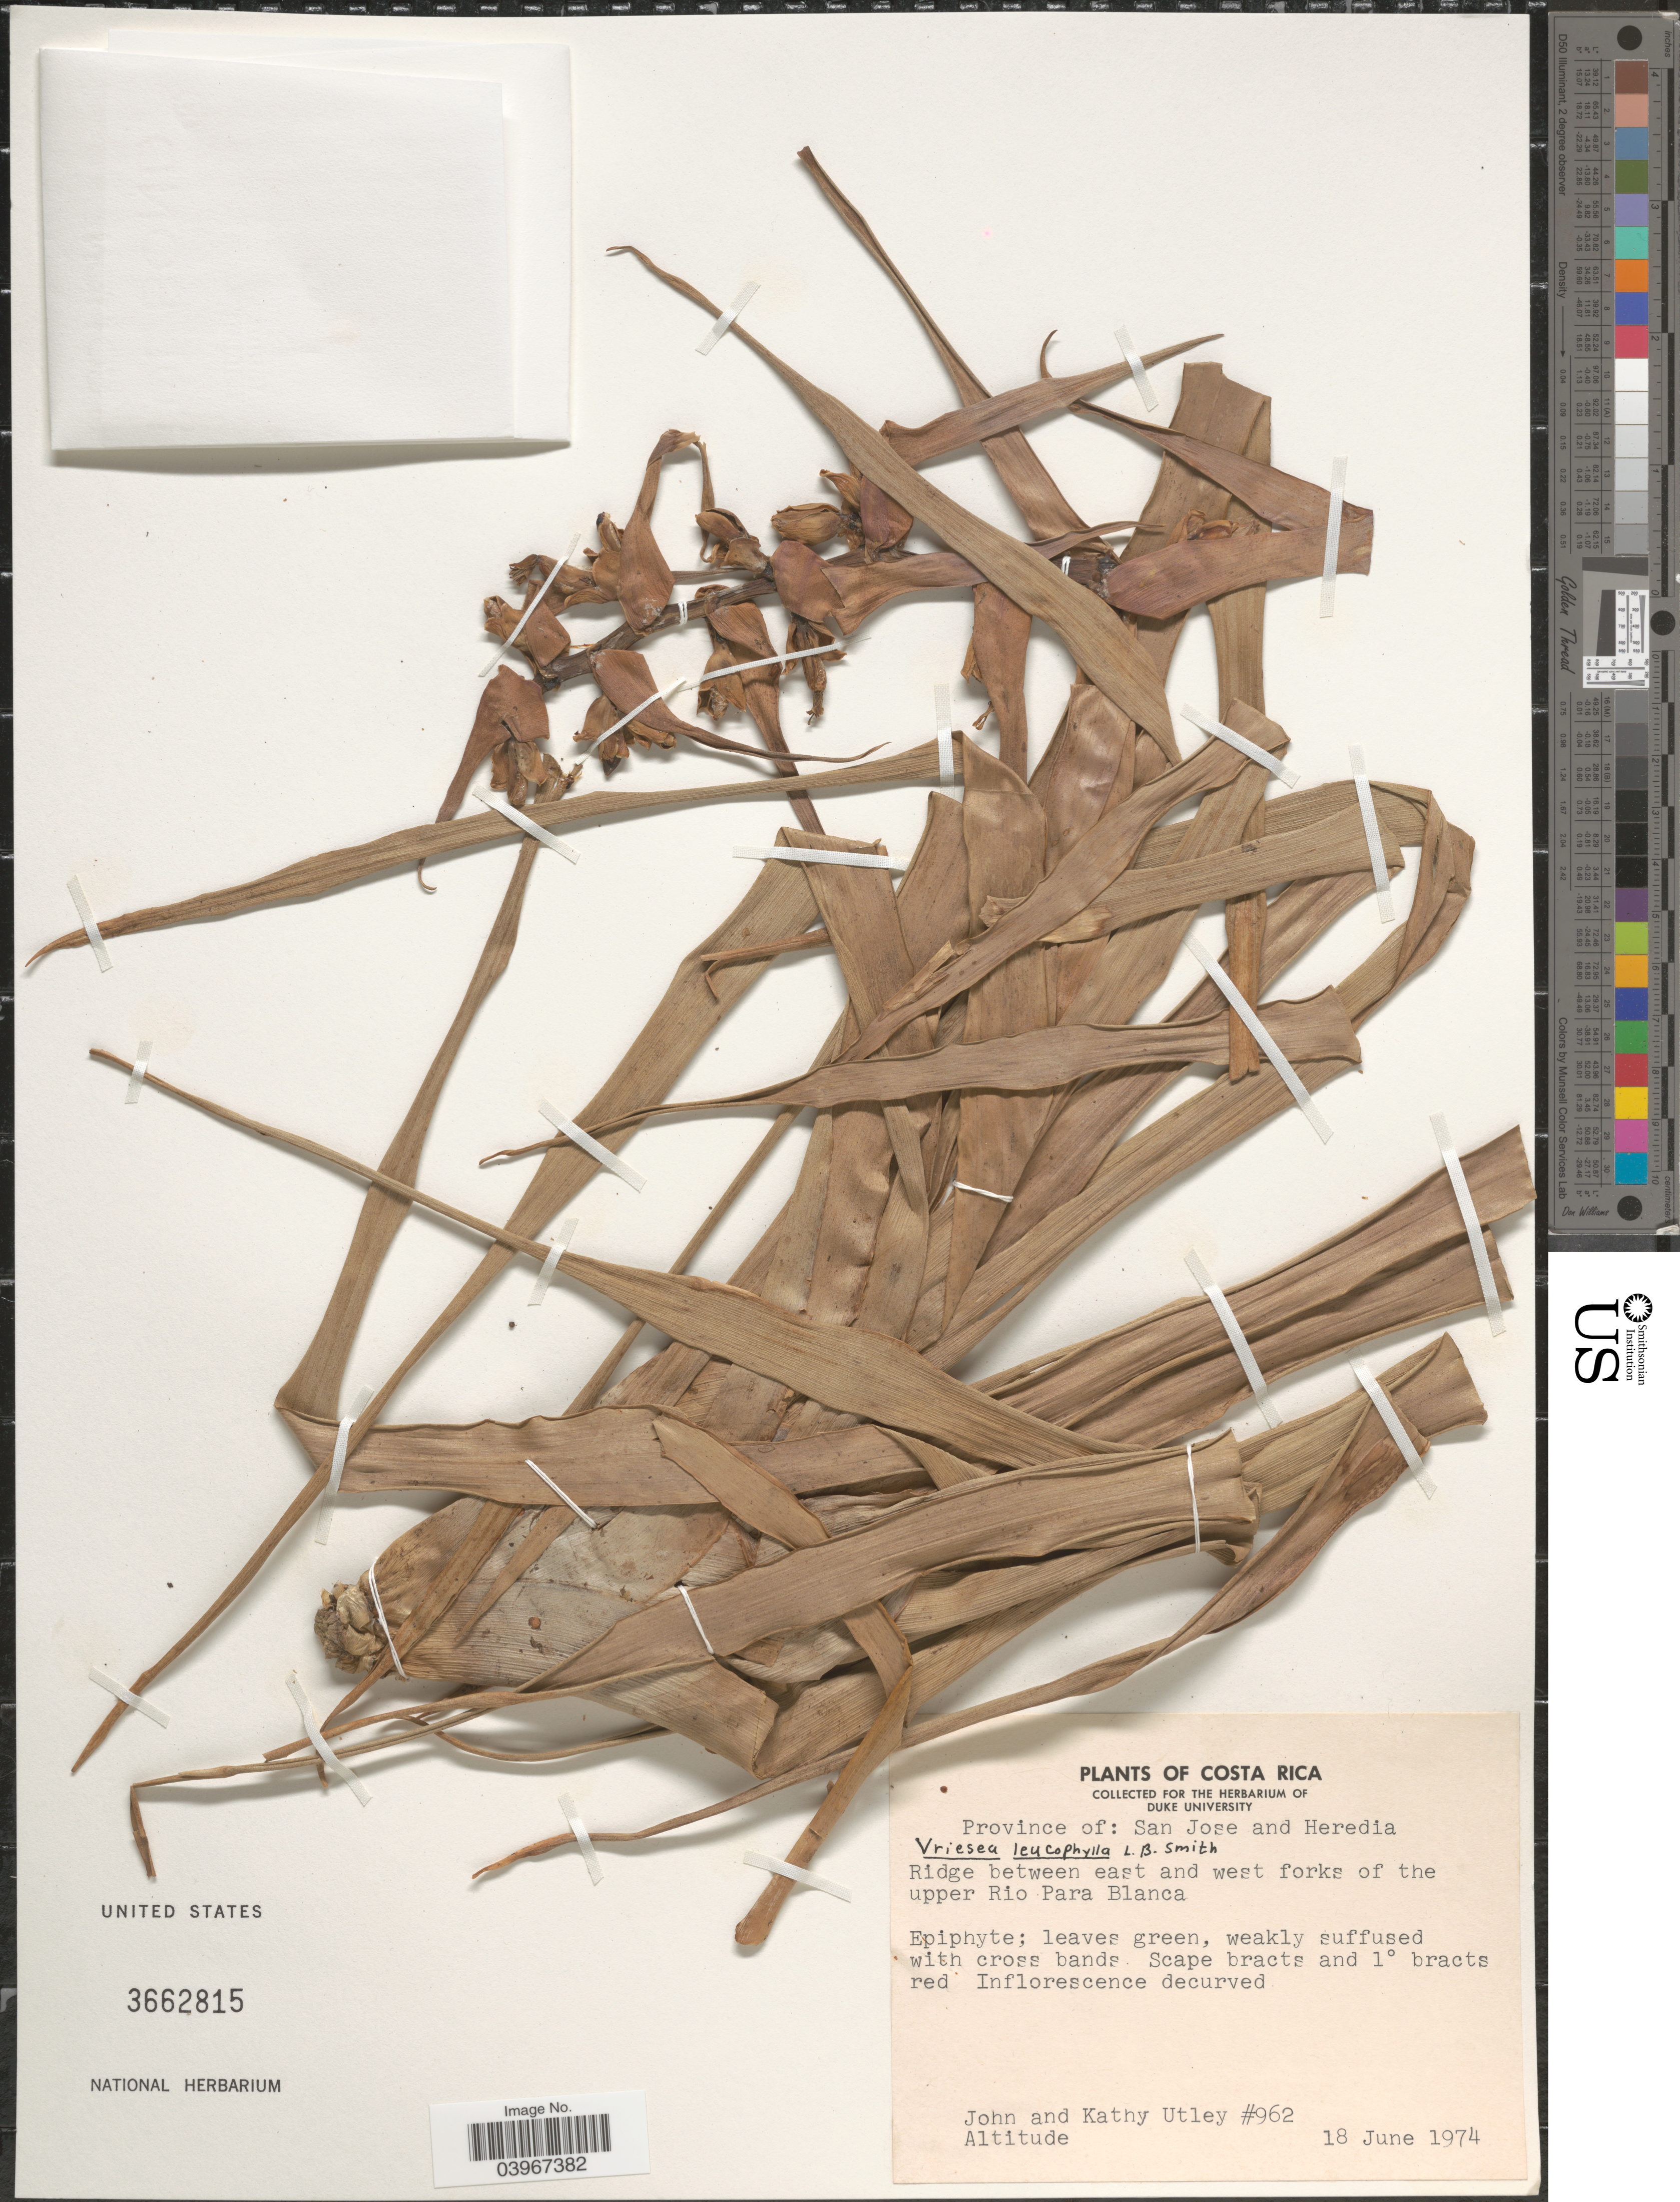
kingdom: Plantae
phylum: Tracheophyta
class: Liliopsida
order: Poales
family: Bromeliaceae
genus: Werauhia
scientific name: Werauhia leucophylla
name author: (L.B. Sm.) J.R. Grant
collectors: J. F. Utley & K. Burt-Utley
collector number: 962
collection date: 1974-06-18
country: Costa Rica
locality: Province of : San Jose and Heredia. Ridge between east and west forks of the upper Rio Para Blanca.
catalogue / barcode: US 3662815